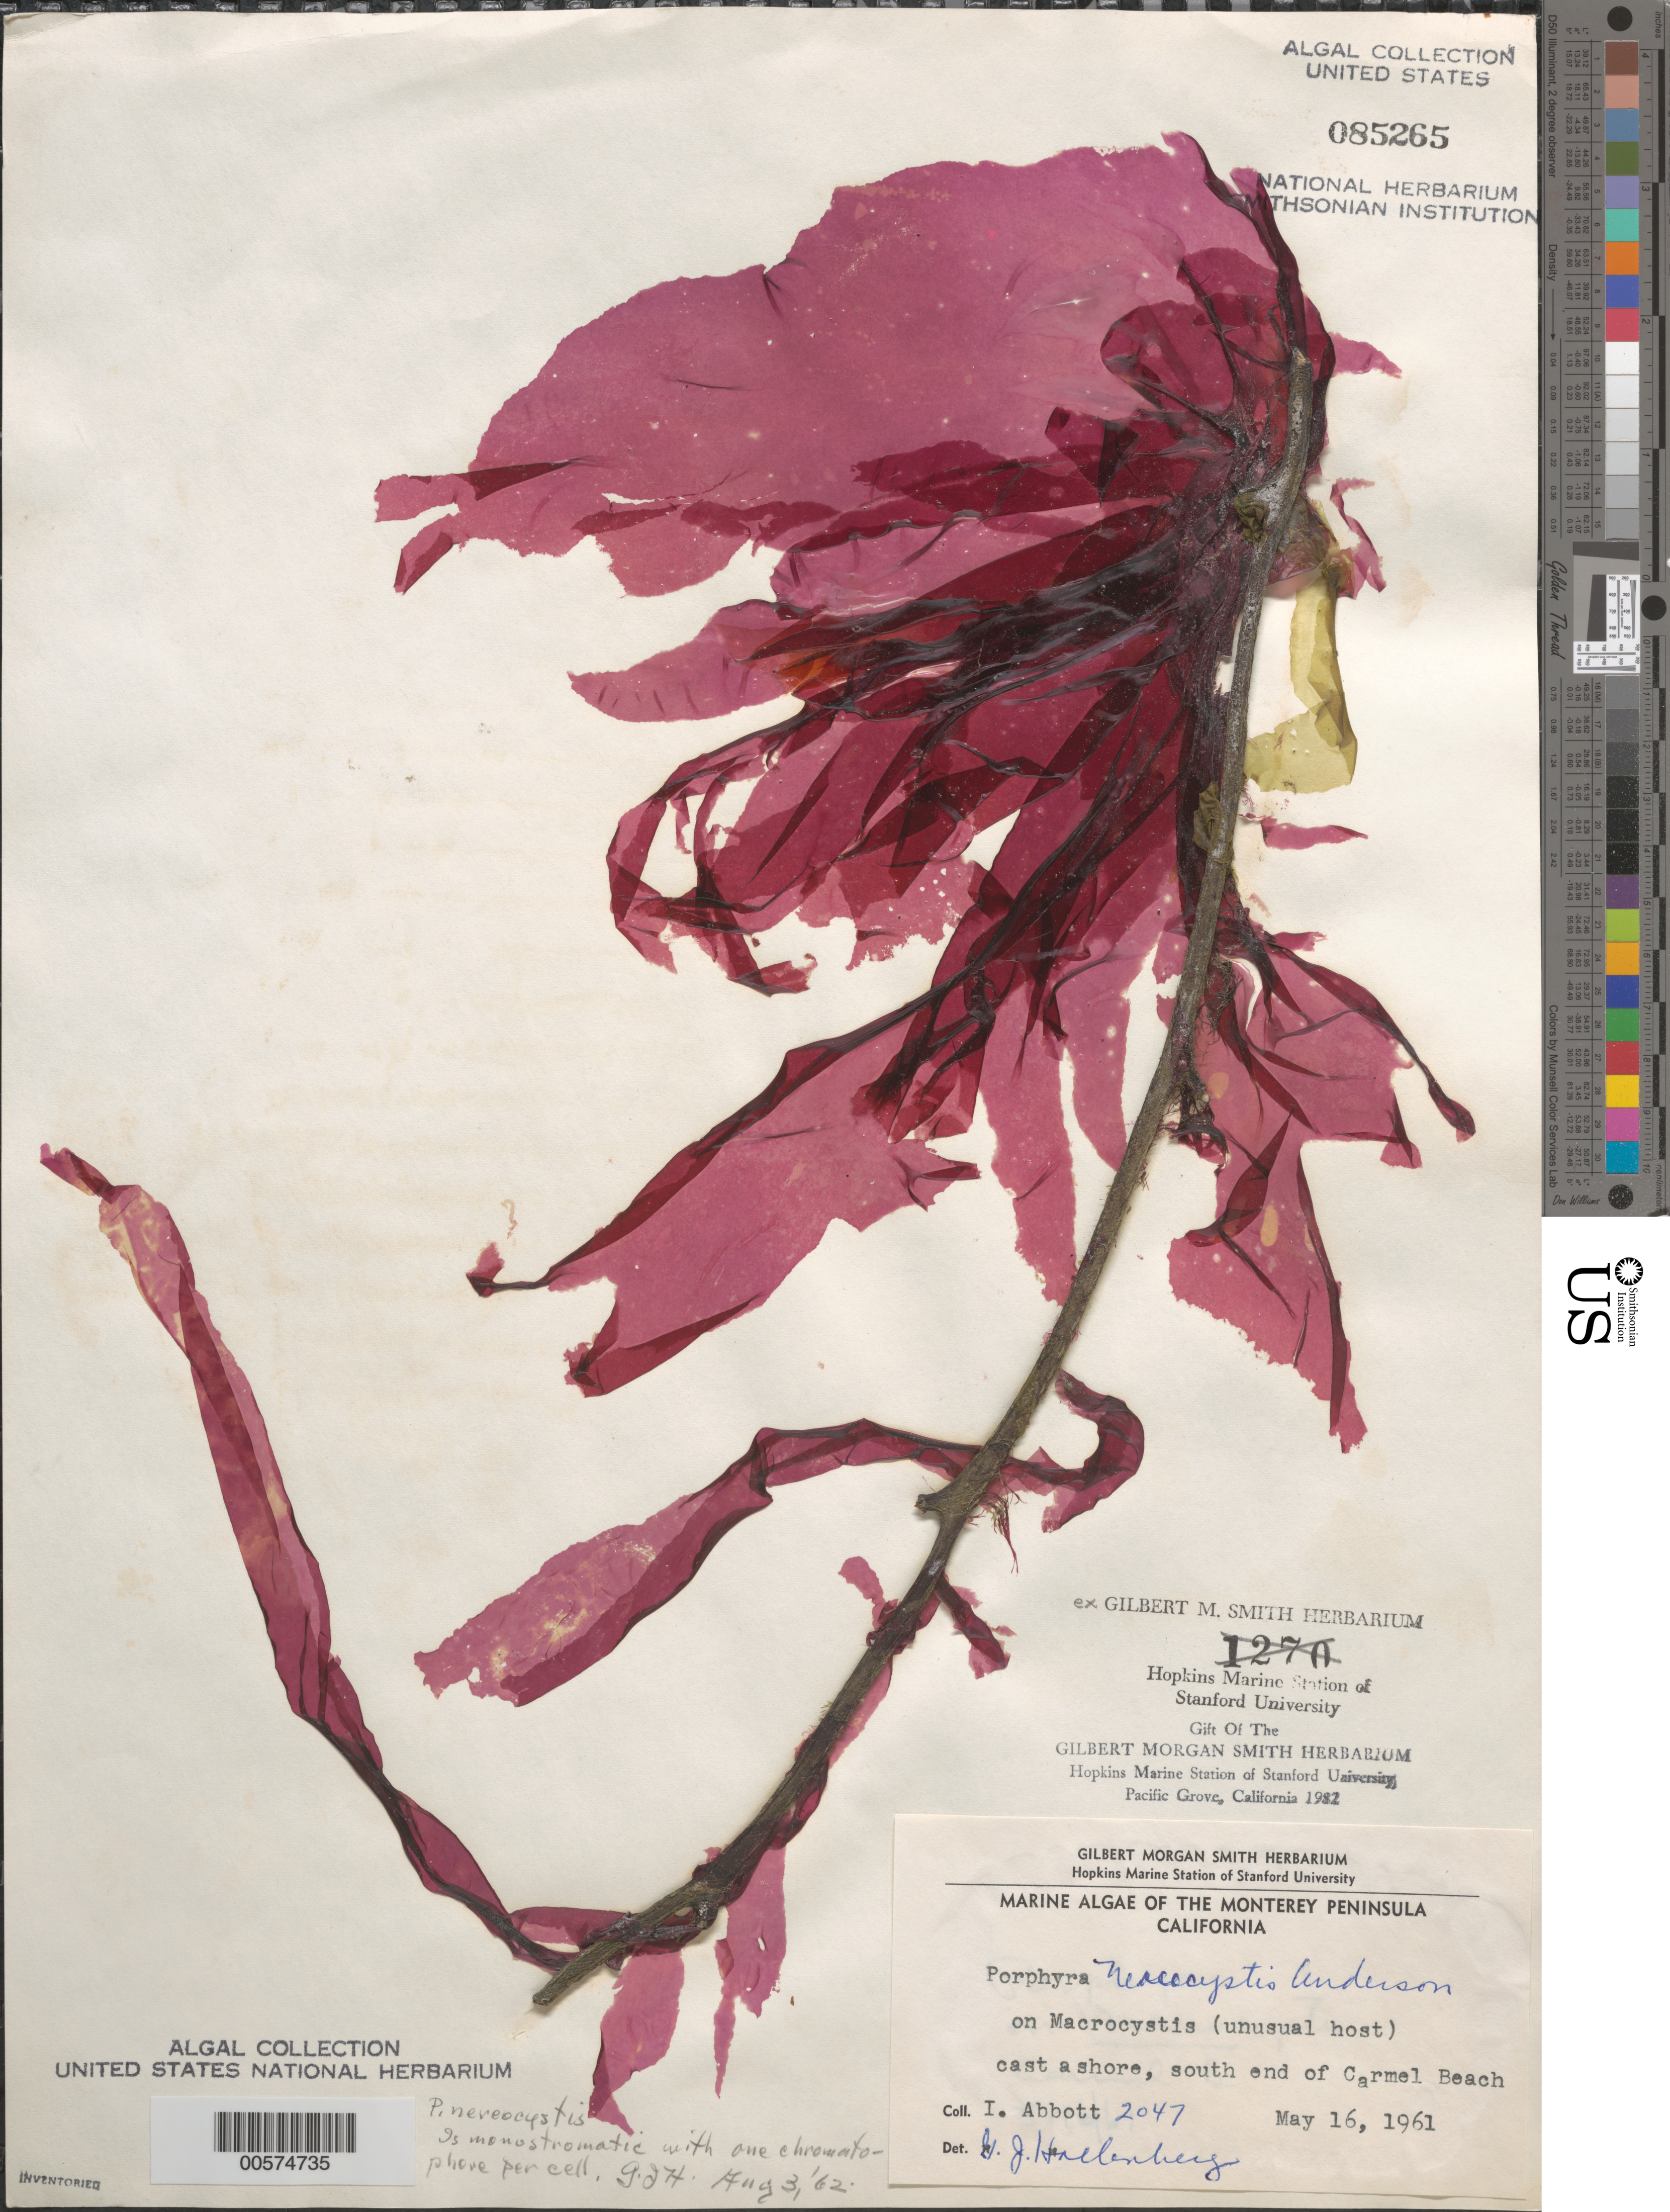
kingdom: Plantae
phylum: Rhodophyta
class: Bangiophyceae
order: Bangiales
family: Bangiaceae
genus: Pyropia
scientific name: Pyropia nereocystis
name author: (C.L. Anderson) S.C. Lindstrom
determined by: Algae name updating Project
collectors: I. A. Abbott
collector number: IAA 2047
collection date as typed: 16 May 1961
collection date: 1961-05-16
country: United States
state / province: California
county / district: Monterey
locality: Carmel Beach, south end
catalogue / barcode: US 85265